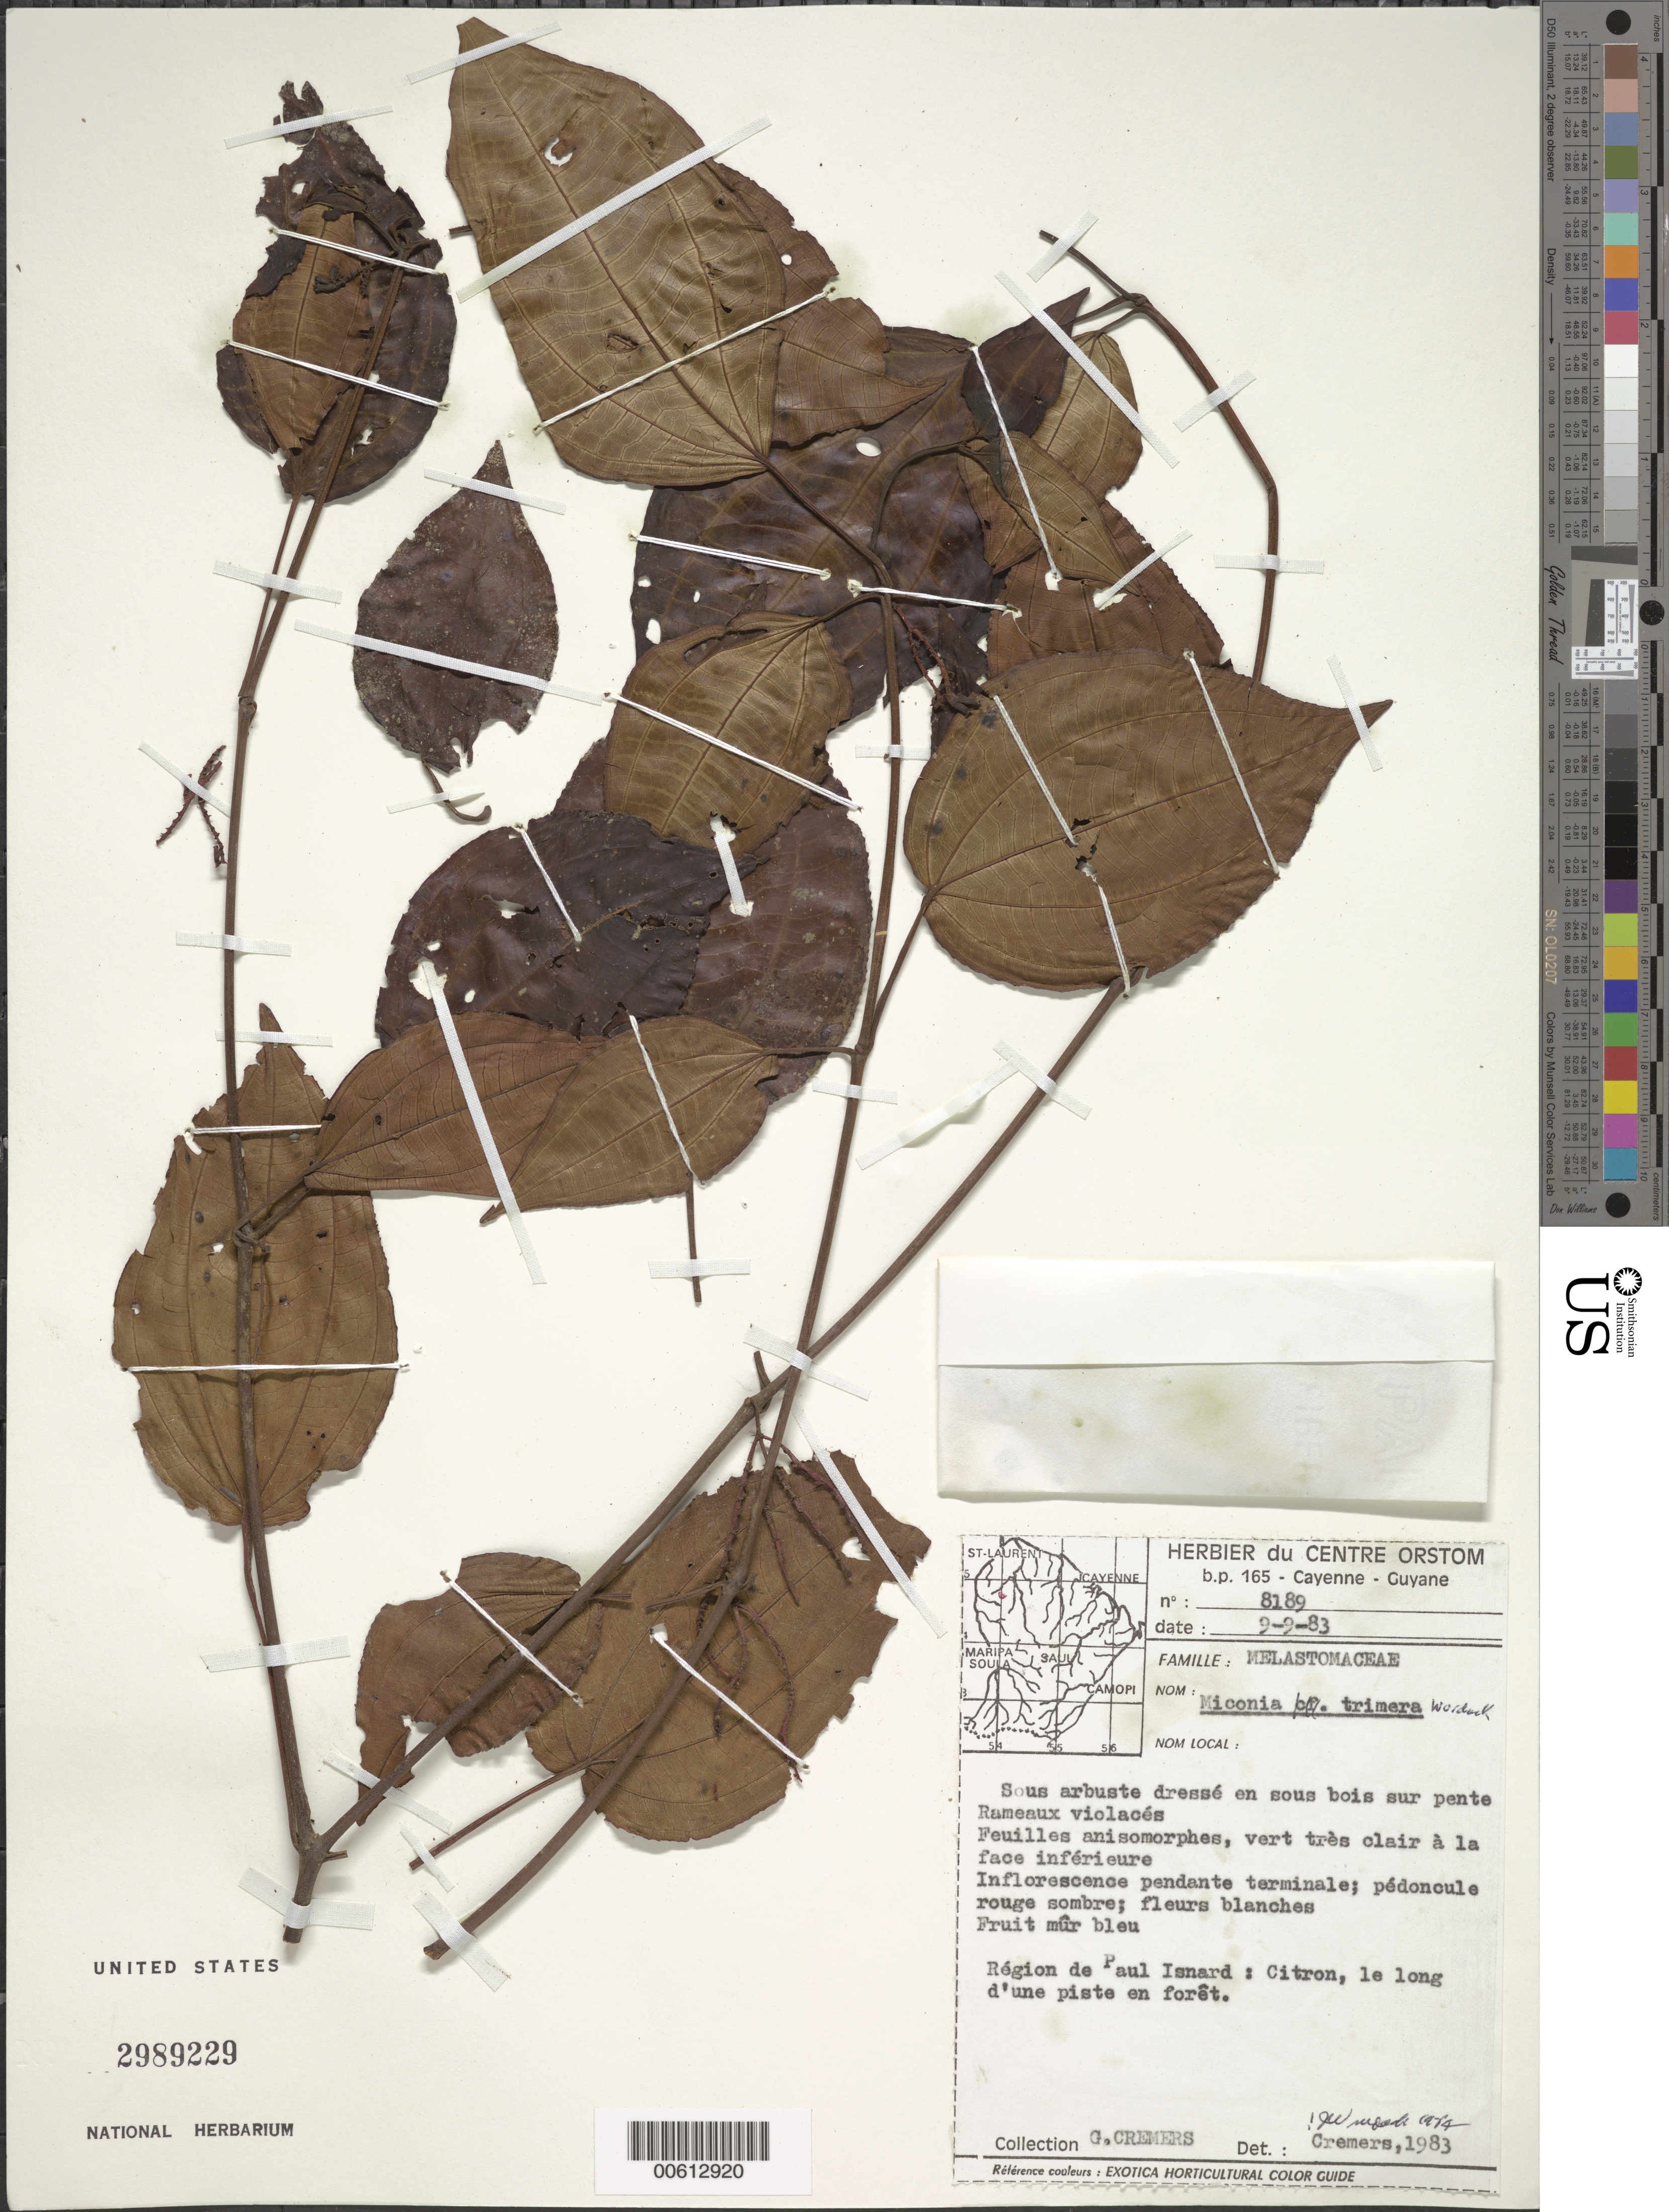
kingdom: Plantae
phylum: Tracheophyta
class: Magnoliopsida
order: Myrtales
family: Melastomataceae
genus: Miconia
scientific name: Miconia trimera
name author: Wurdack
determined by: Wurdack, John J., (US), US (UNITED STATES)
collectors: G. Cremers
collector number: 8189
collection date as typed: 9-Sep-83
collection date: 1983-09-09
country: French Guiana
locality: Paul Isnard région, Citron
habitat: Le long d'une piste en foret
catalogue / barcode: US 2989229